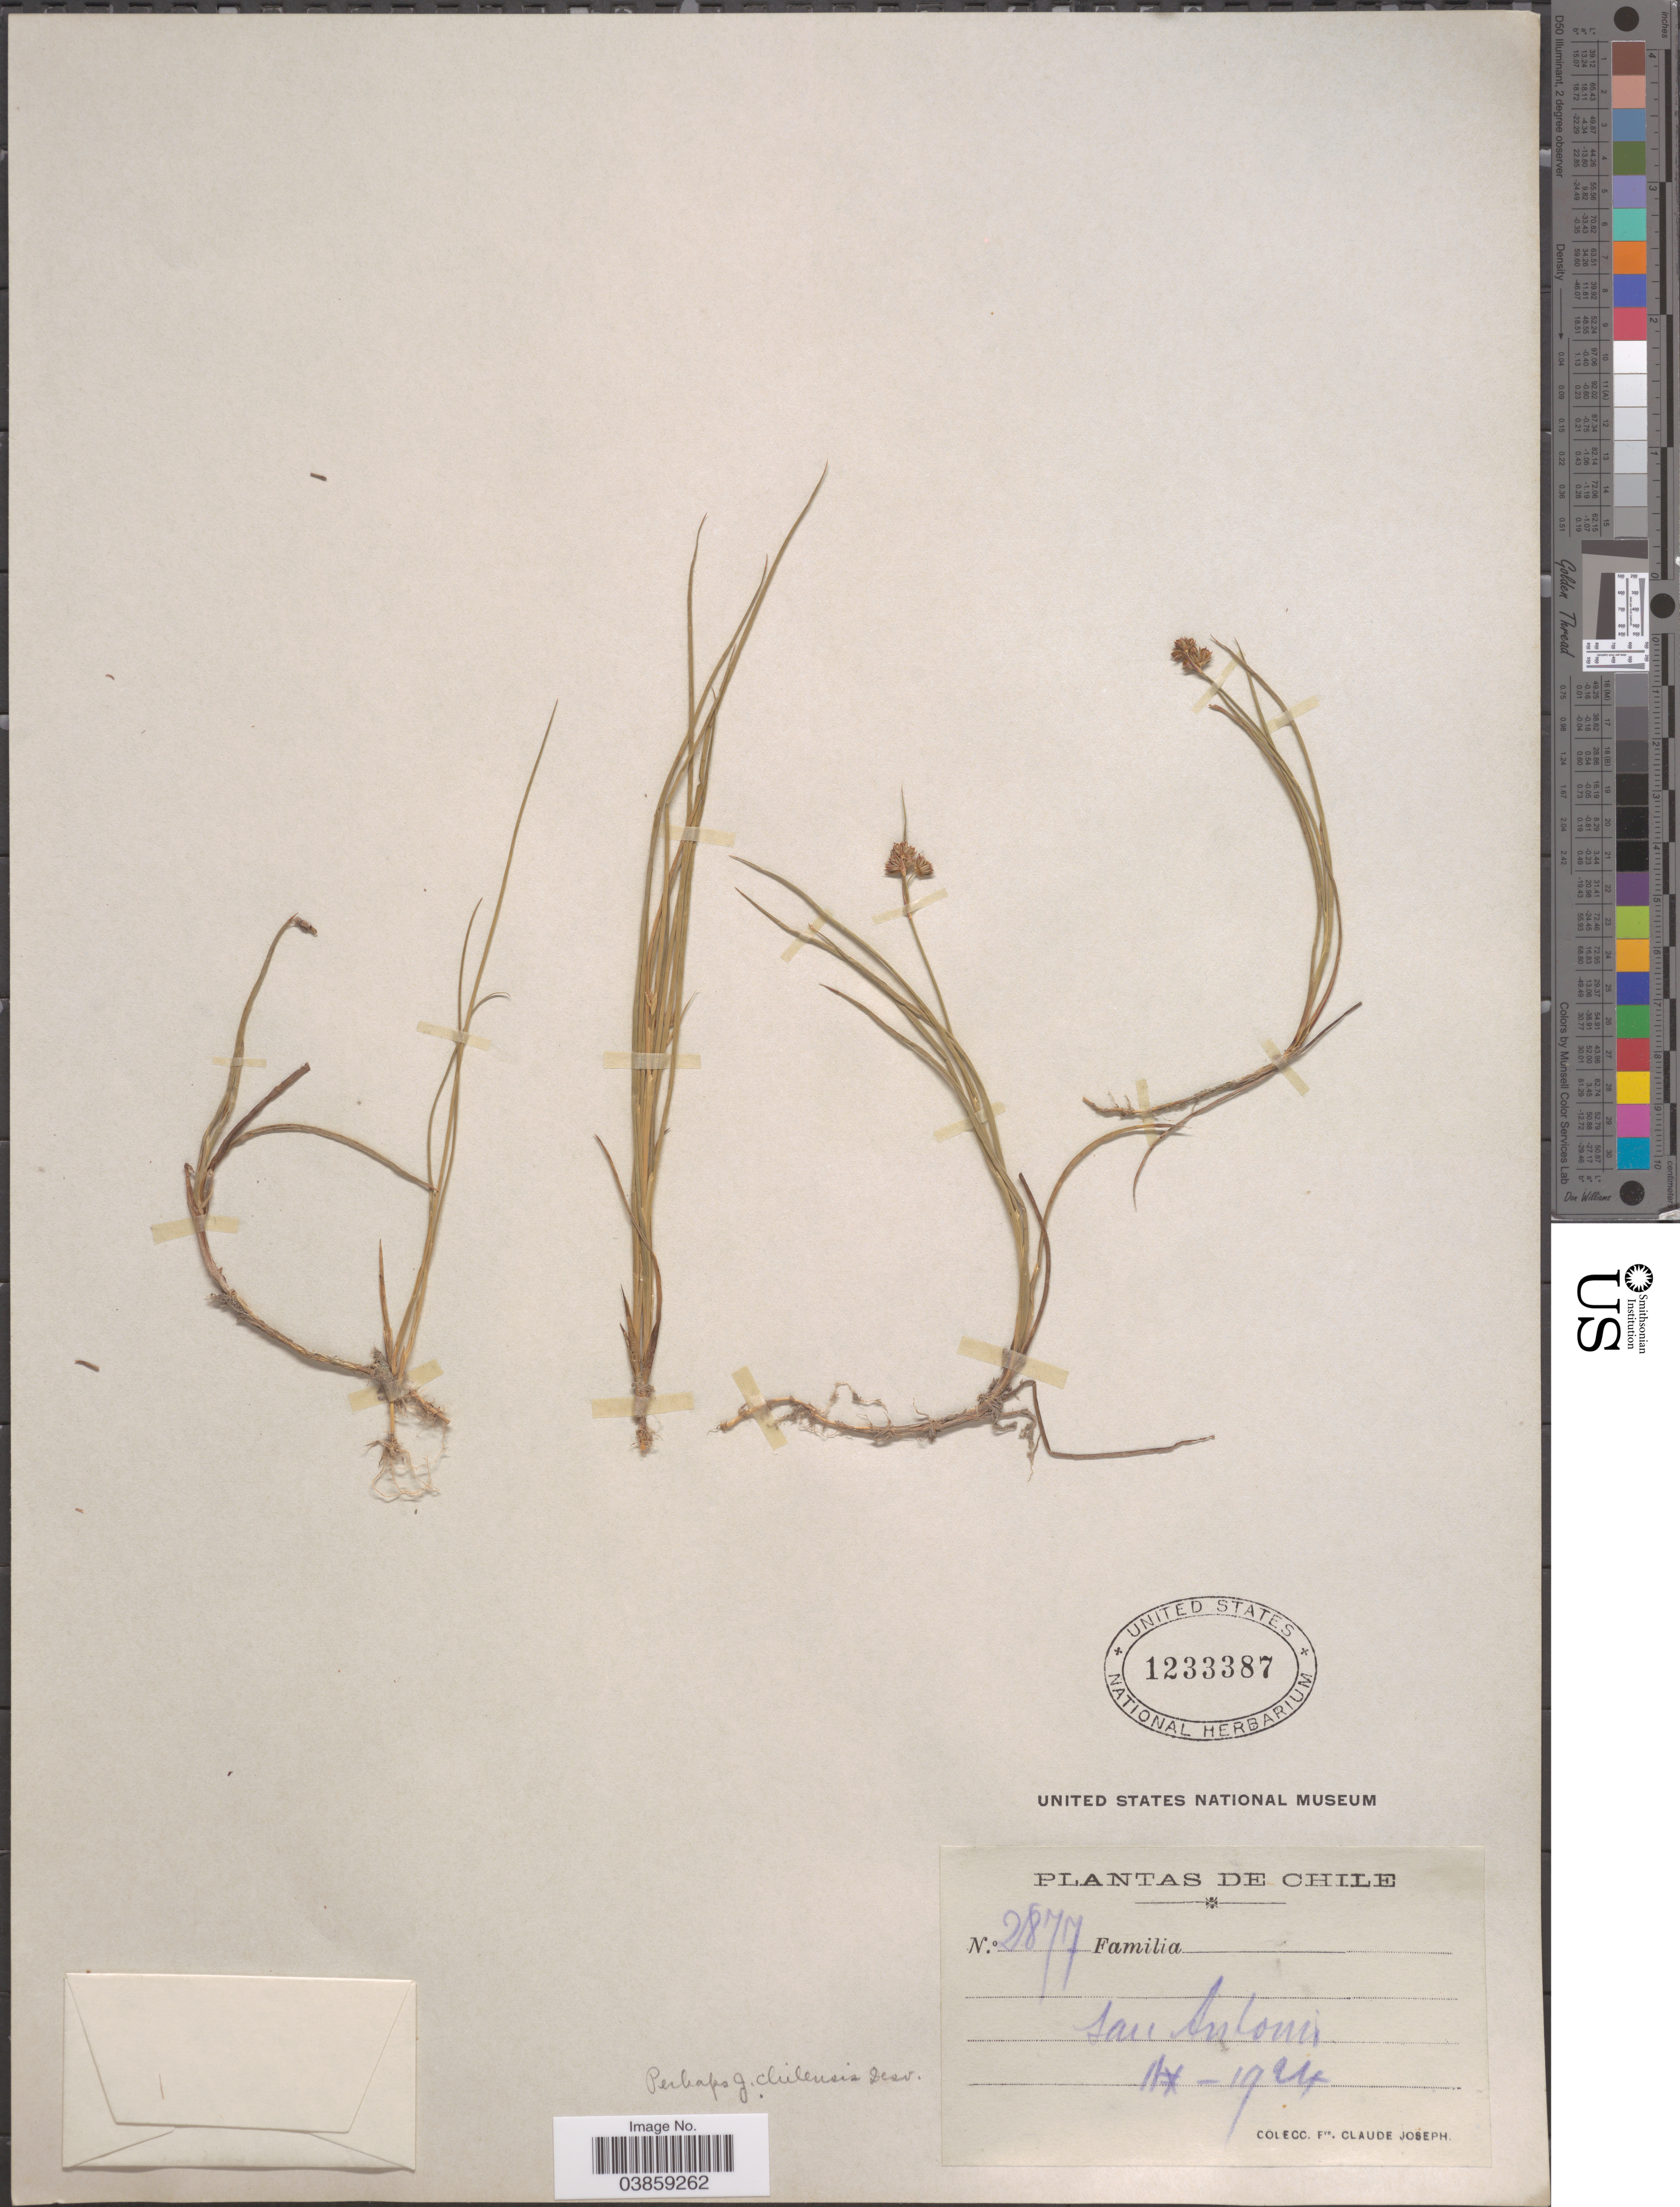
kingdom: Plantae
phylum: Tracheophyta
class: Liliopsida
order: Poales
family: Juncaceae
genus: Juncus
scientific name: Juncus chilensis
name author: Gay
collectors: Bro. Claude-Joseph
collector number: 2877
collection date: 1924-11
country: Chile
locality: San Antonio.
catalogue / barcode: US 1233387